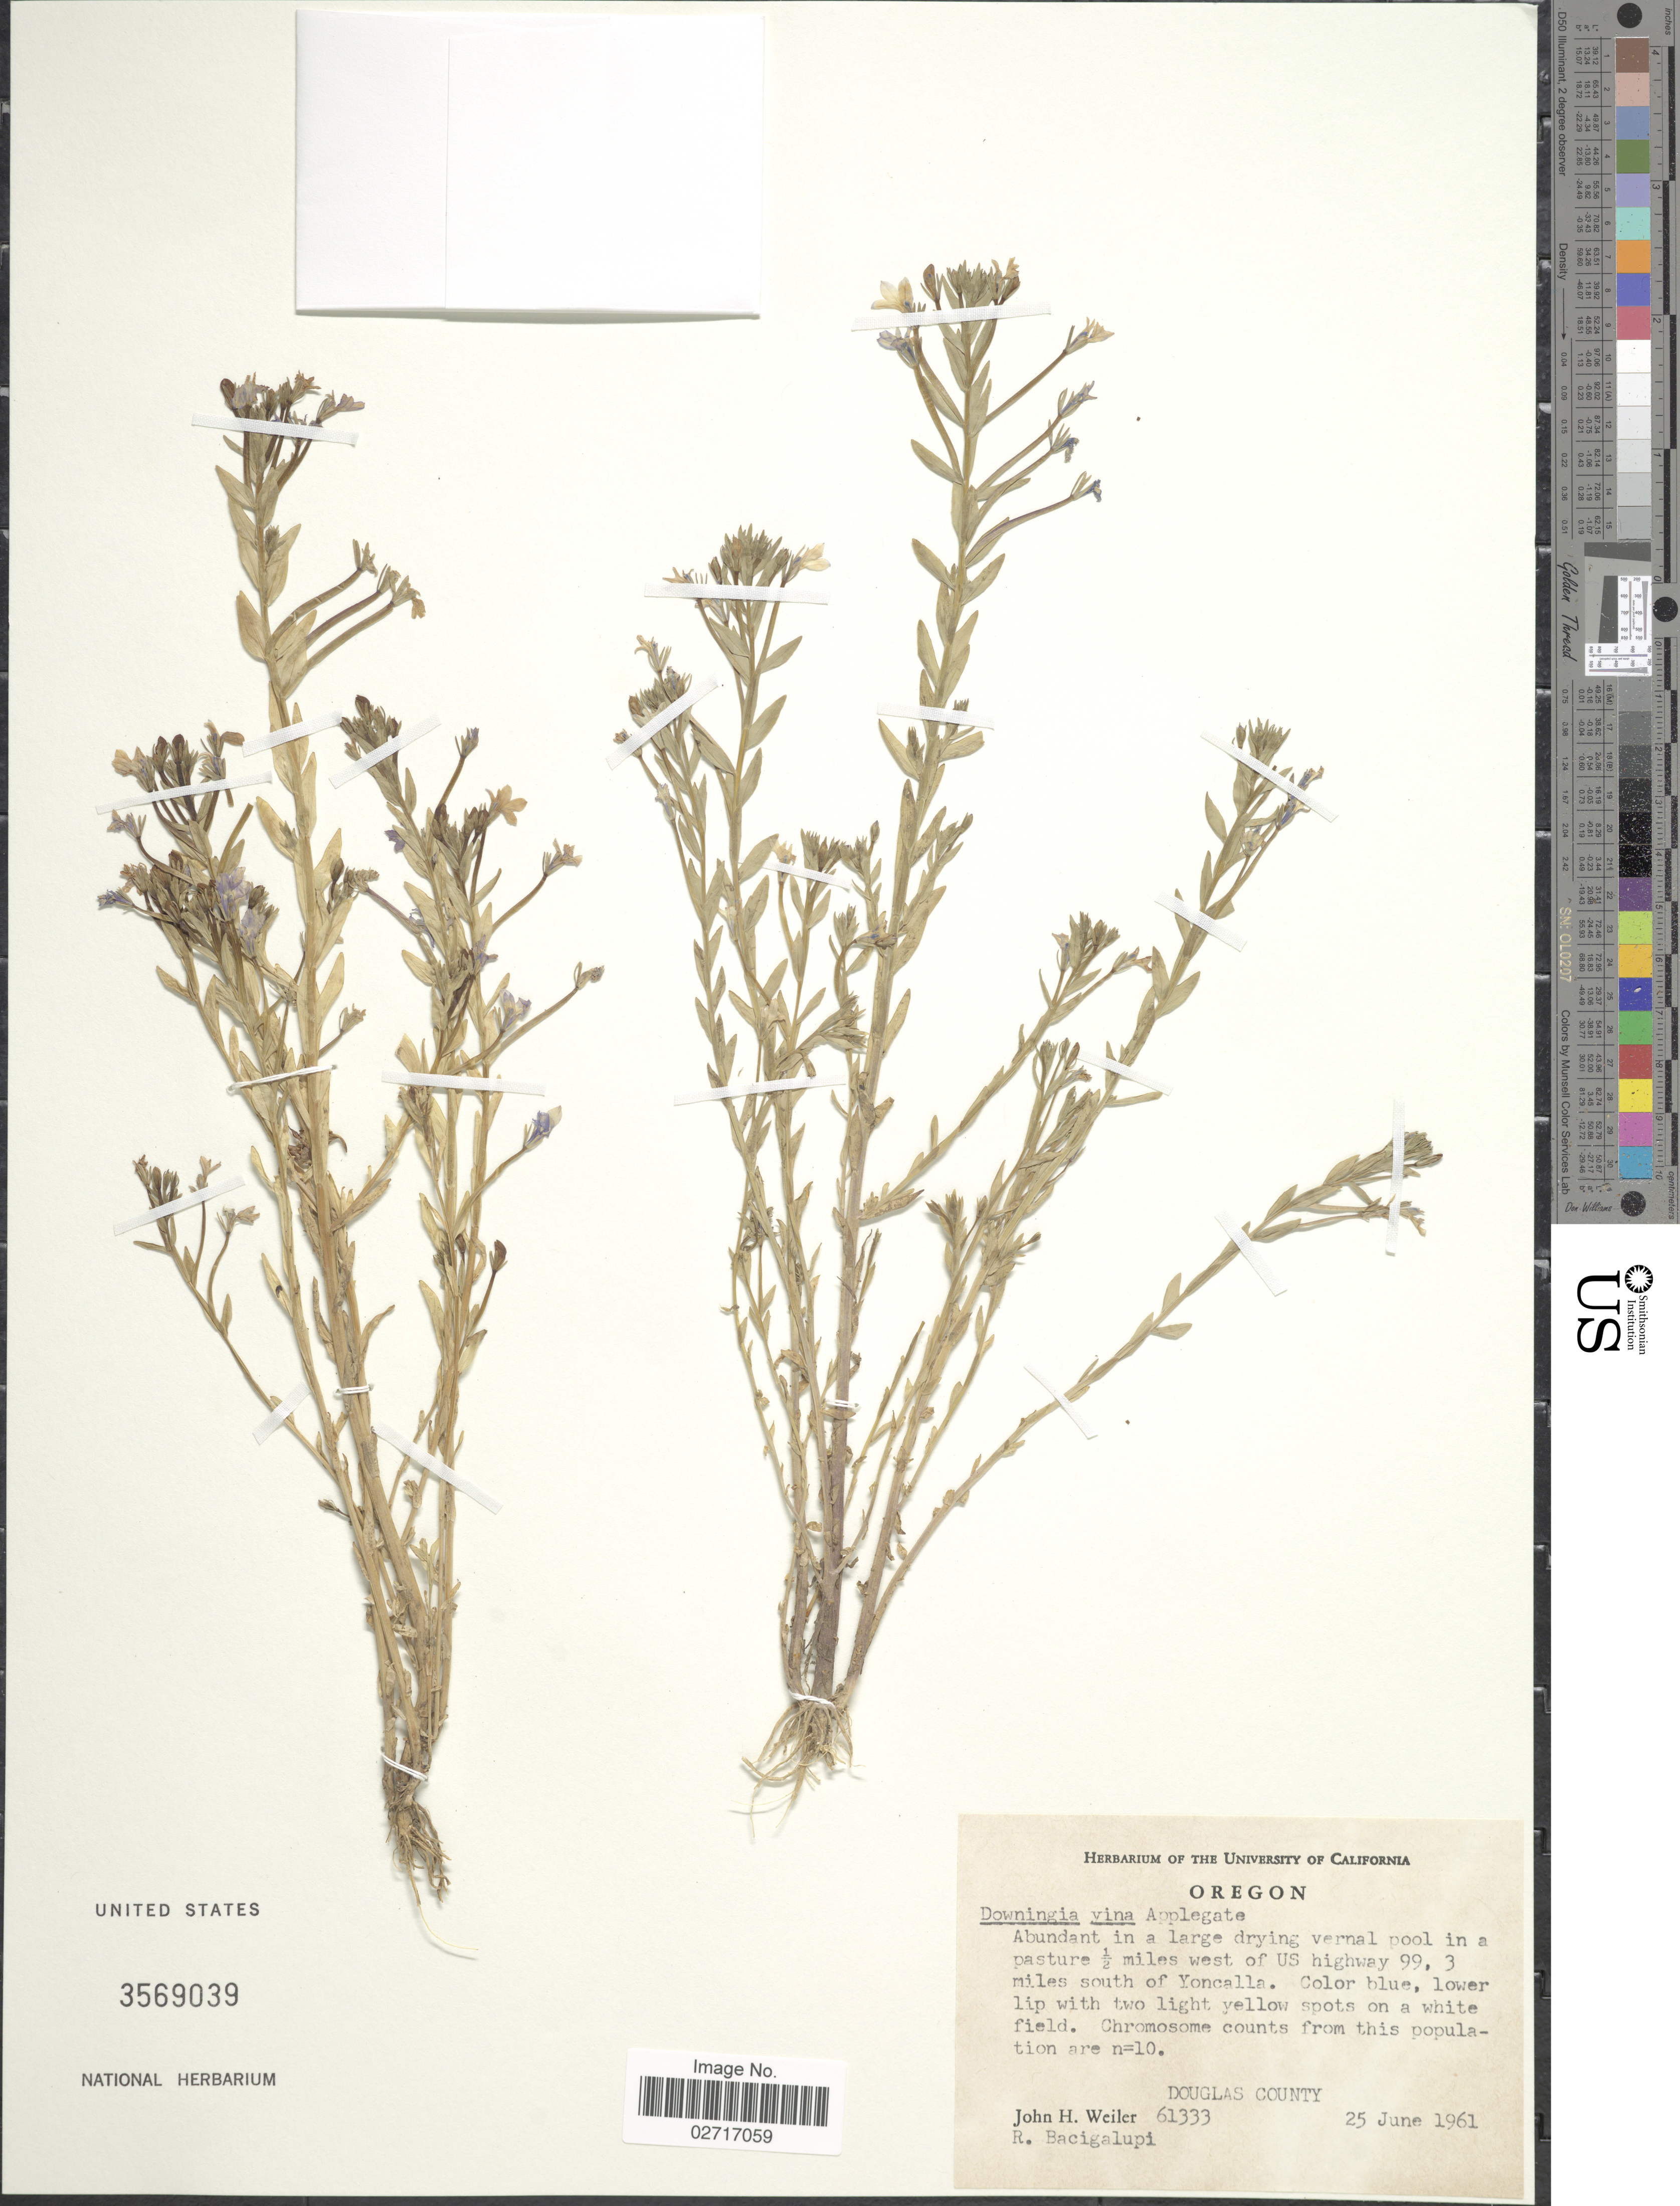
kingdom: Plantae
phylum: Tracheophyta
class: Magnoliopsida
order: Asterales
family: Campanulaceae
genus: Downingia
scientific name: Downingia yina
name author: Applegate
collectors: J. H. Weiler & R. Bacigalupi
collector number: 61333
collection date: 1961-06-25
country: United States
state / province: Oregon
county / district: Douglas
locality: Abundant in a large drying vernal pool in a pasture ½ miles west of US highway 99, 3 miles south of Yoncalla. Douglas County.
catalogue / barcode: US 3569039